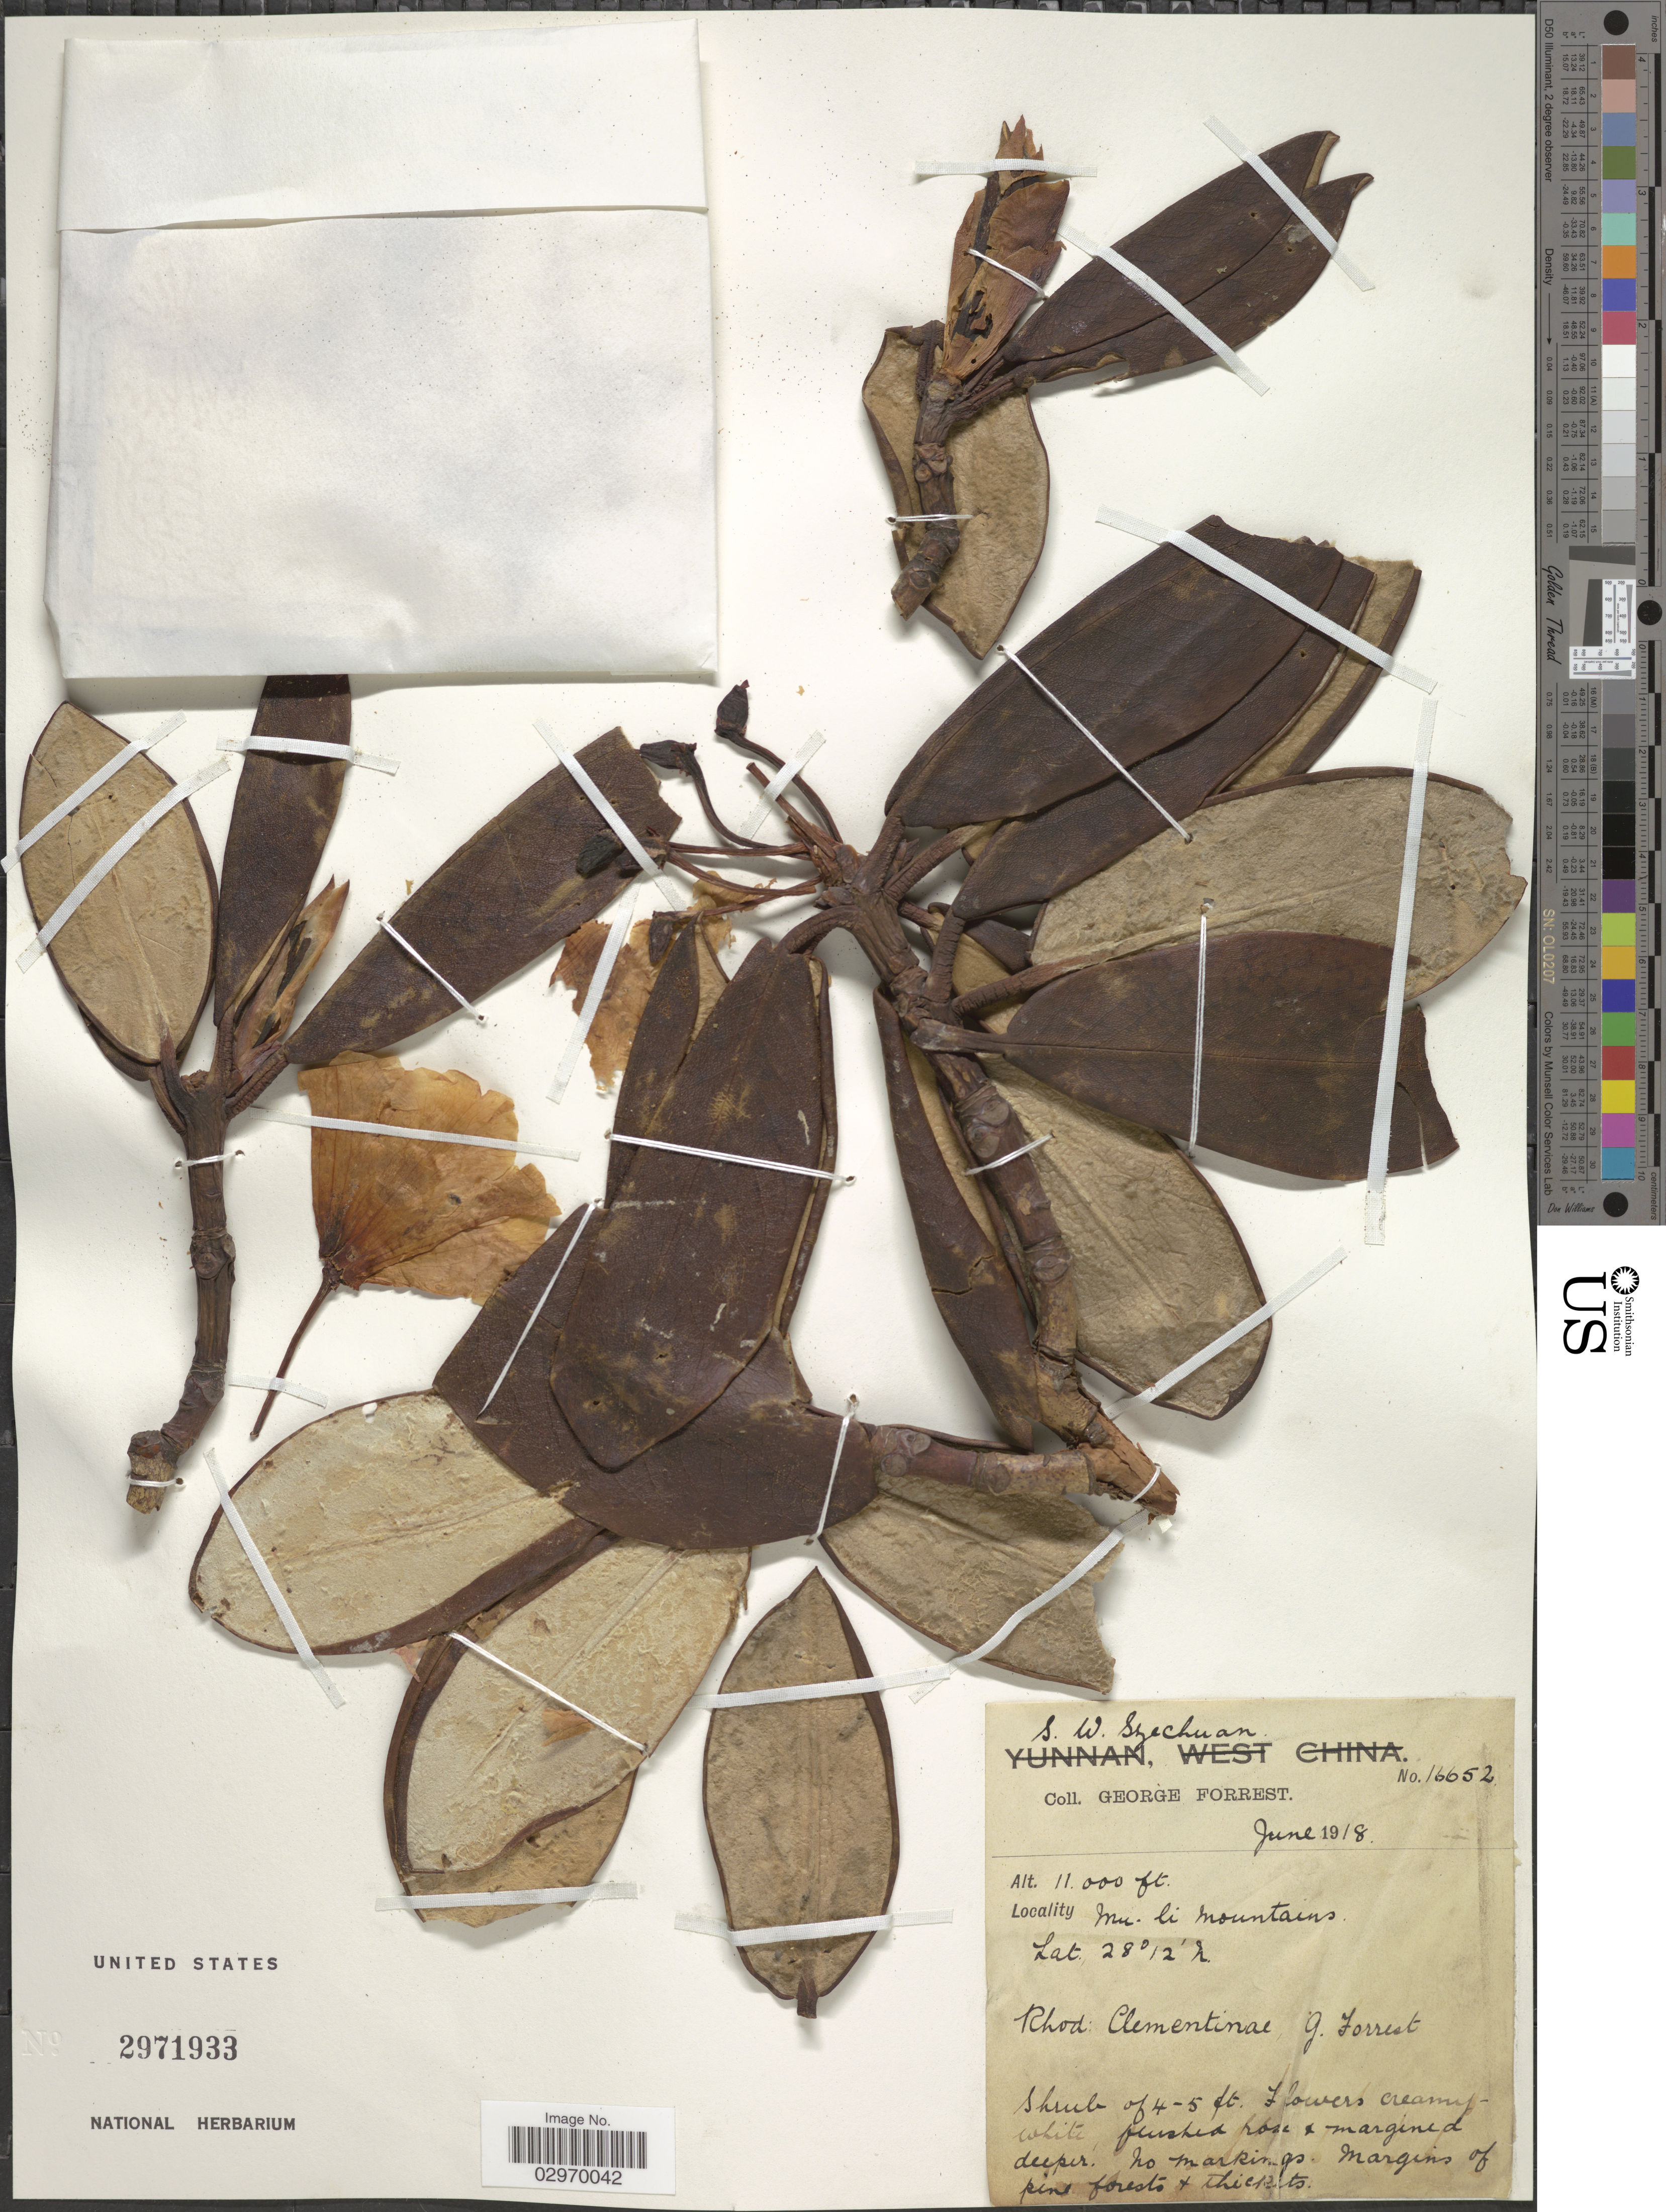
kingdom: Plantae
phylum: Tracheophyta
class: Magnoliopsida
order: Ericales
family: Ericaceae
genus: Rhododendron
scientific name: Rhododendron clementinae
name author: Forrest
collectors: G. Forrest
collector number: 16652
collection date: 1918-06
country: China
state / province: Sichuan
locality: S.W. Szechuan. Mu-li mountains.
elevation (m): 3353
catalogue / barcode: US 2971933